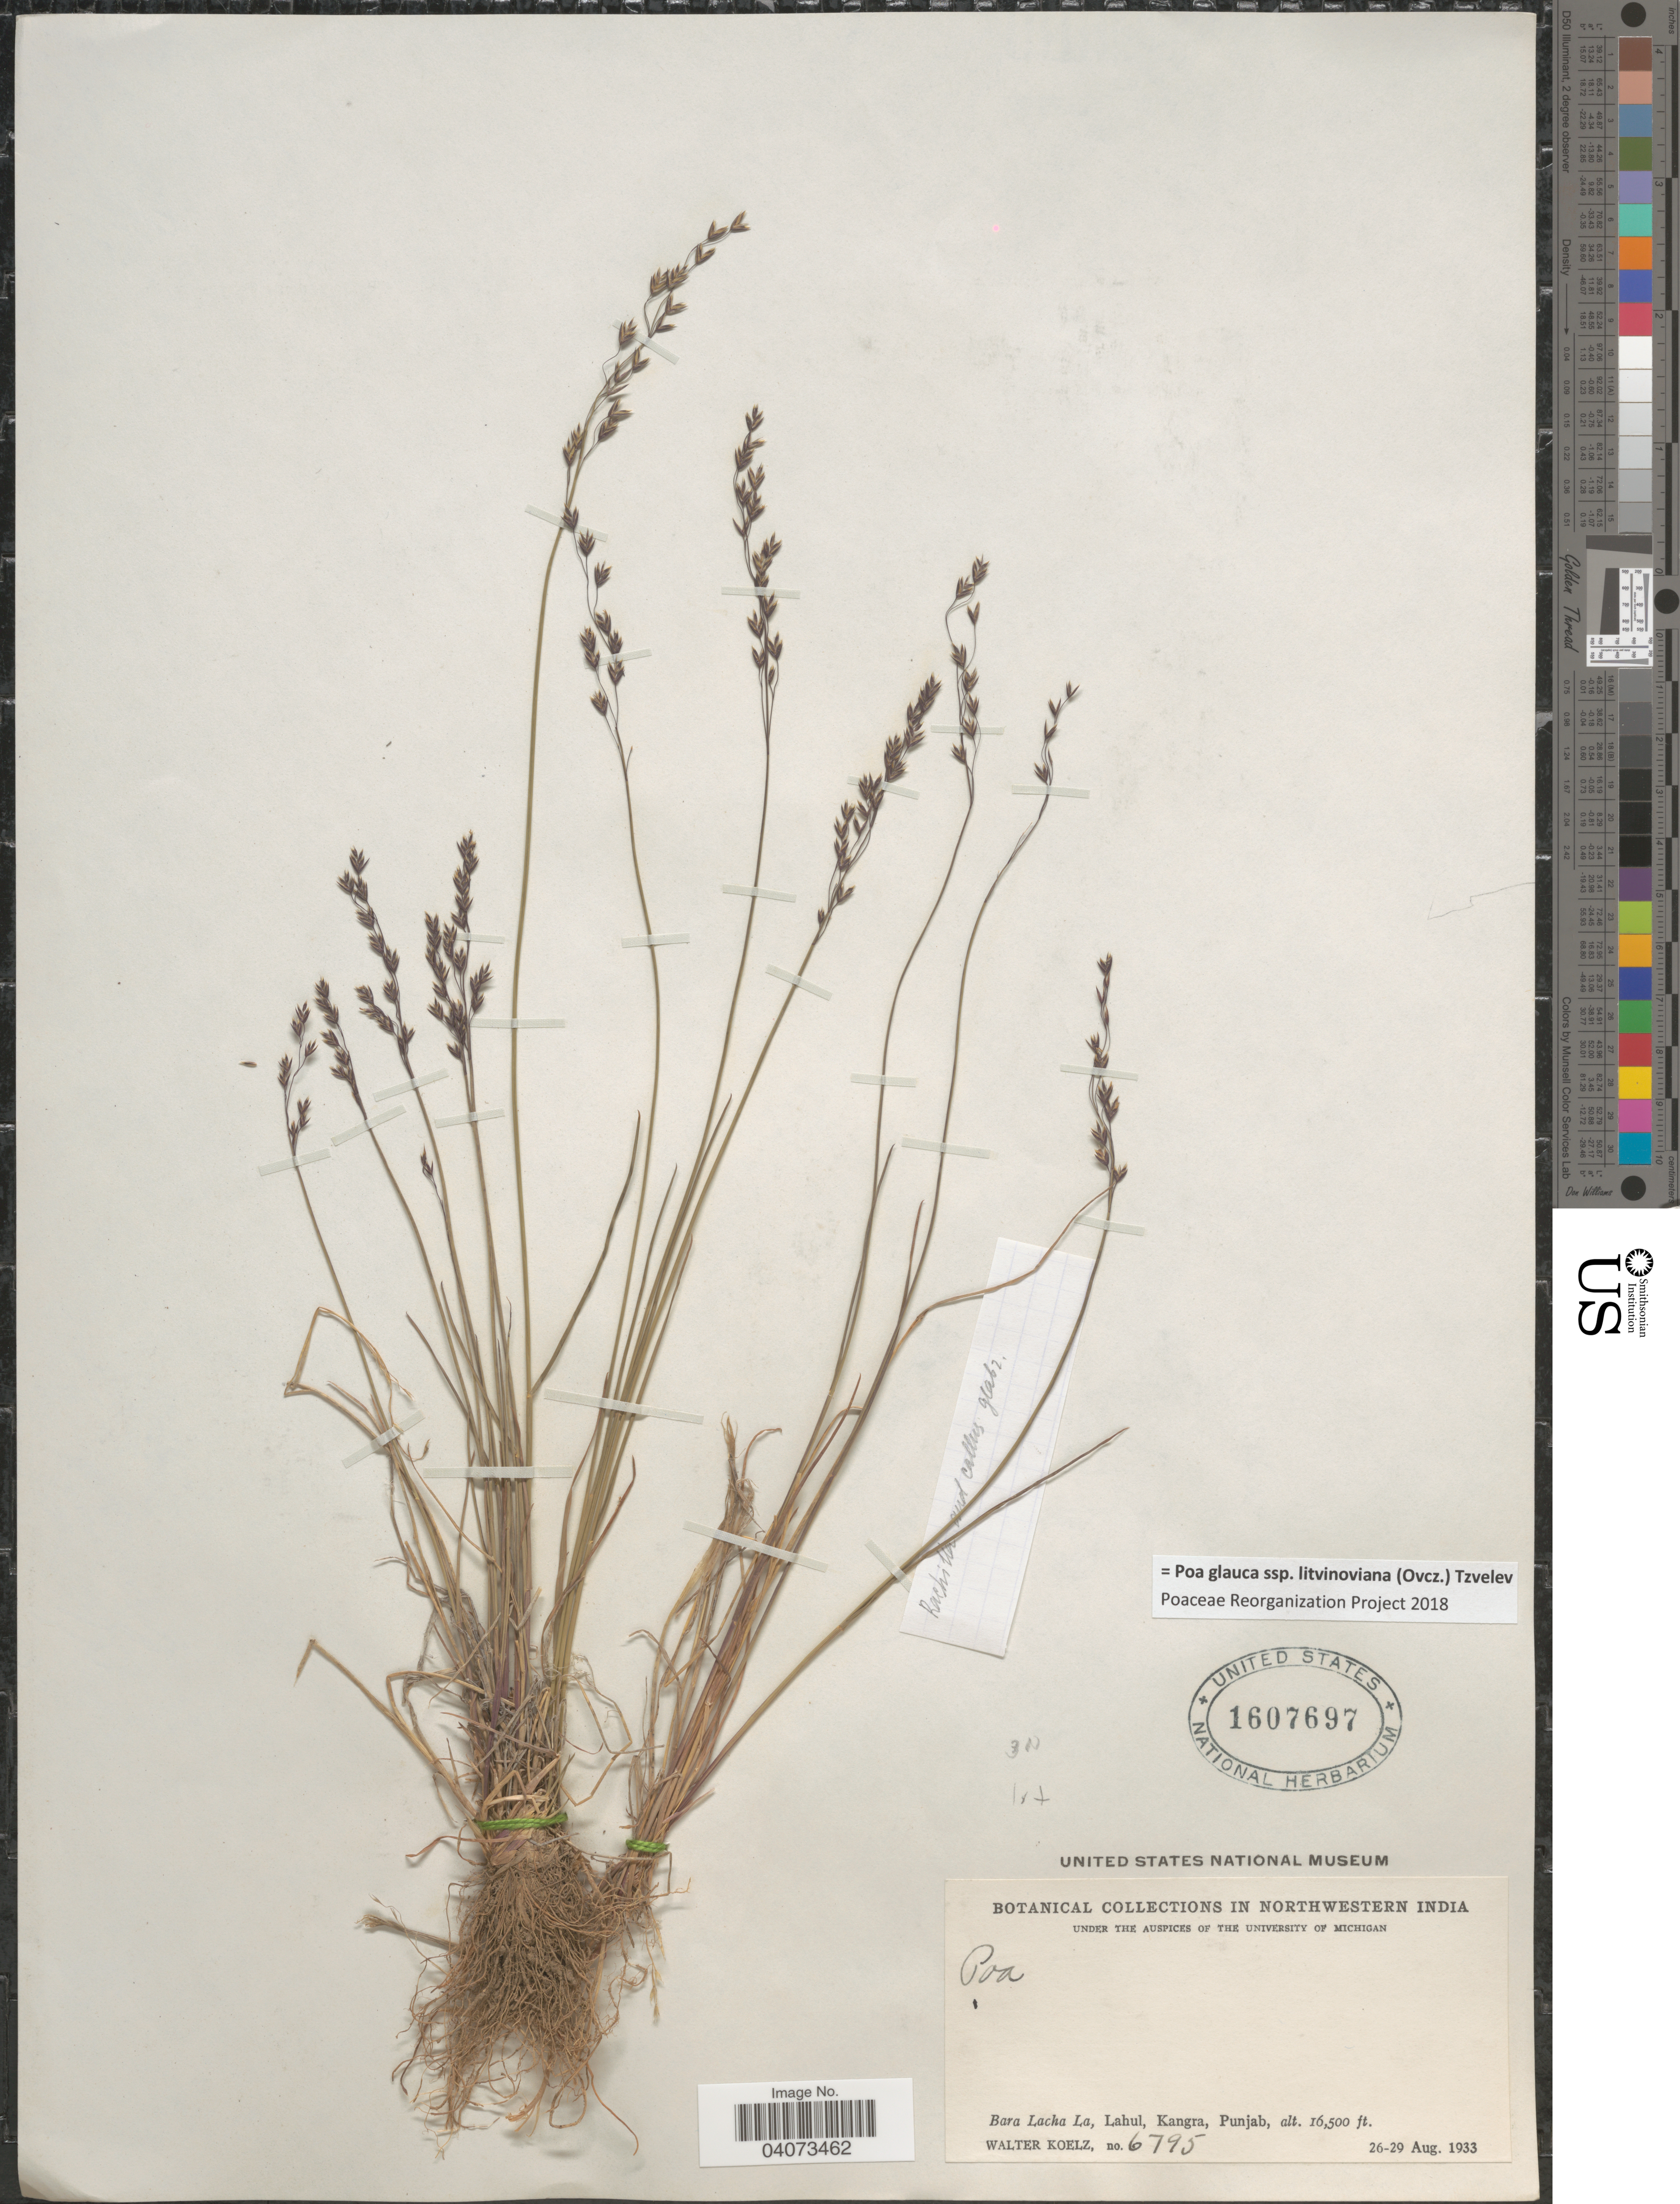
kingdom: Plantae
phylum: Tracheophyta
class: Liliopsida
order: Poales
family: Poaceae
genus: Poa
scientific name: Poa glauca subsp. litvinoviana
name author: (Ovcz.) Tzvelev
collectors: W. N. Koelz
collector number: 6795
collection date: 1933-08-26/1933-08-29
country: India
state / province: Punjab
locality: Northwestern India. Bara Lacha La, Lahul, Kangra.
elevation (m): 5029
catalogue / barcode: US 1607697